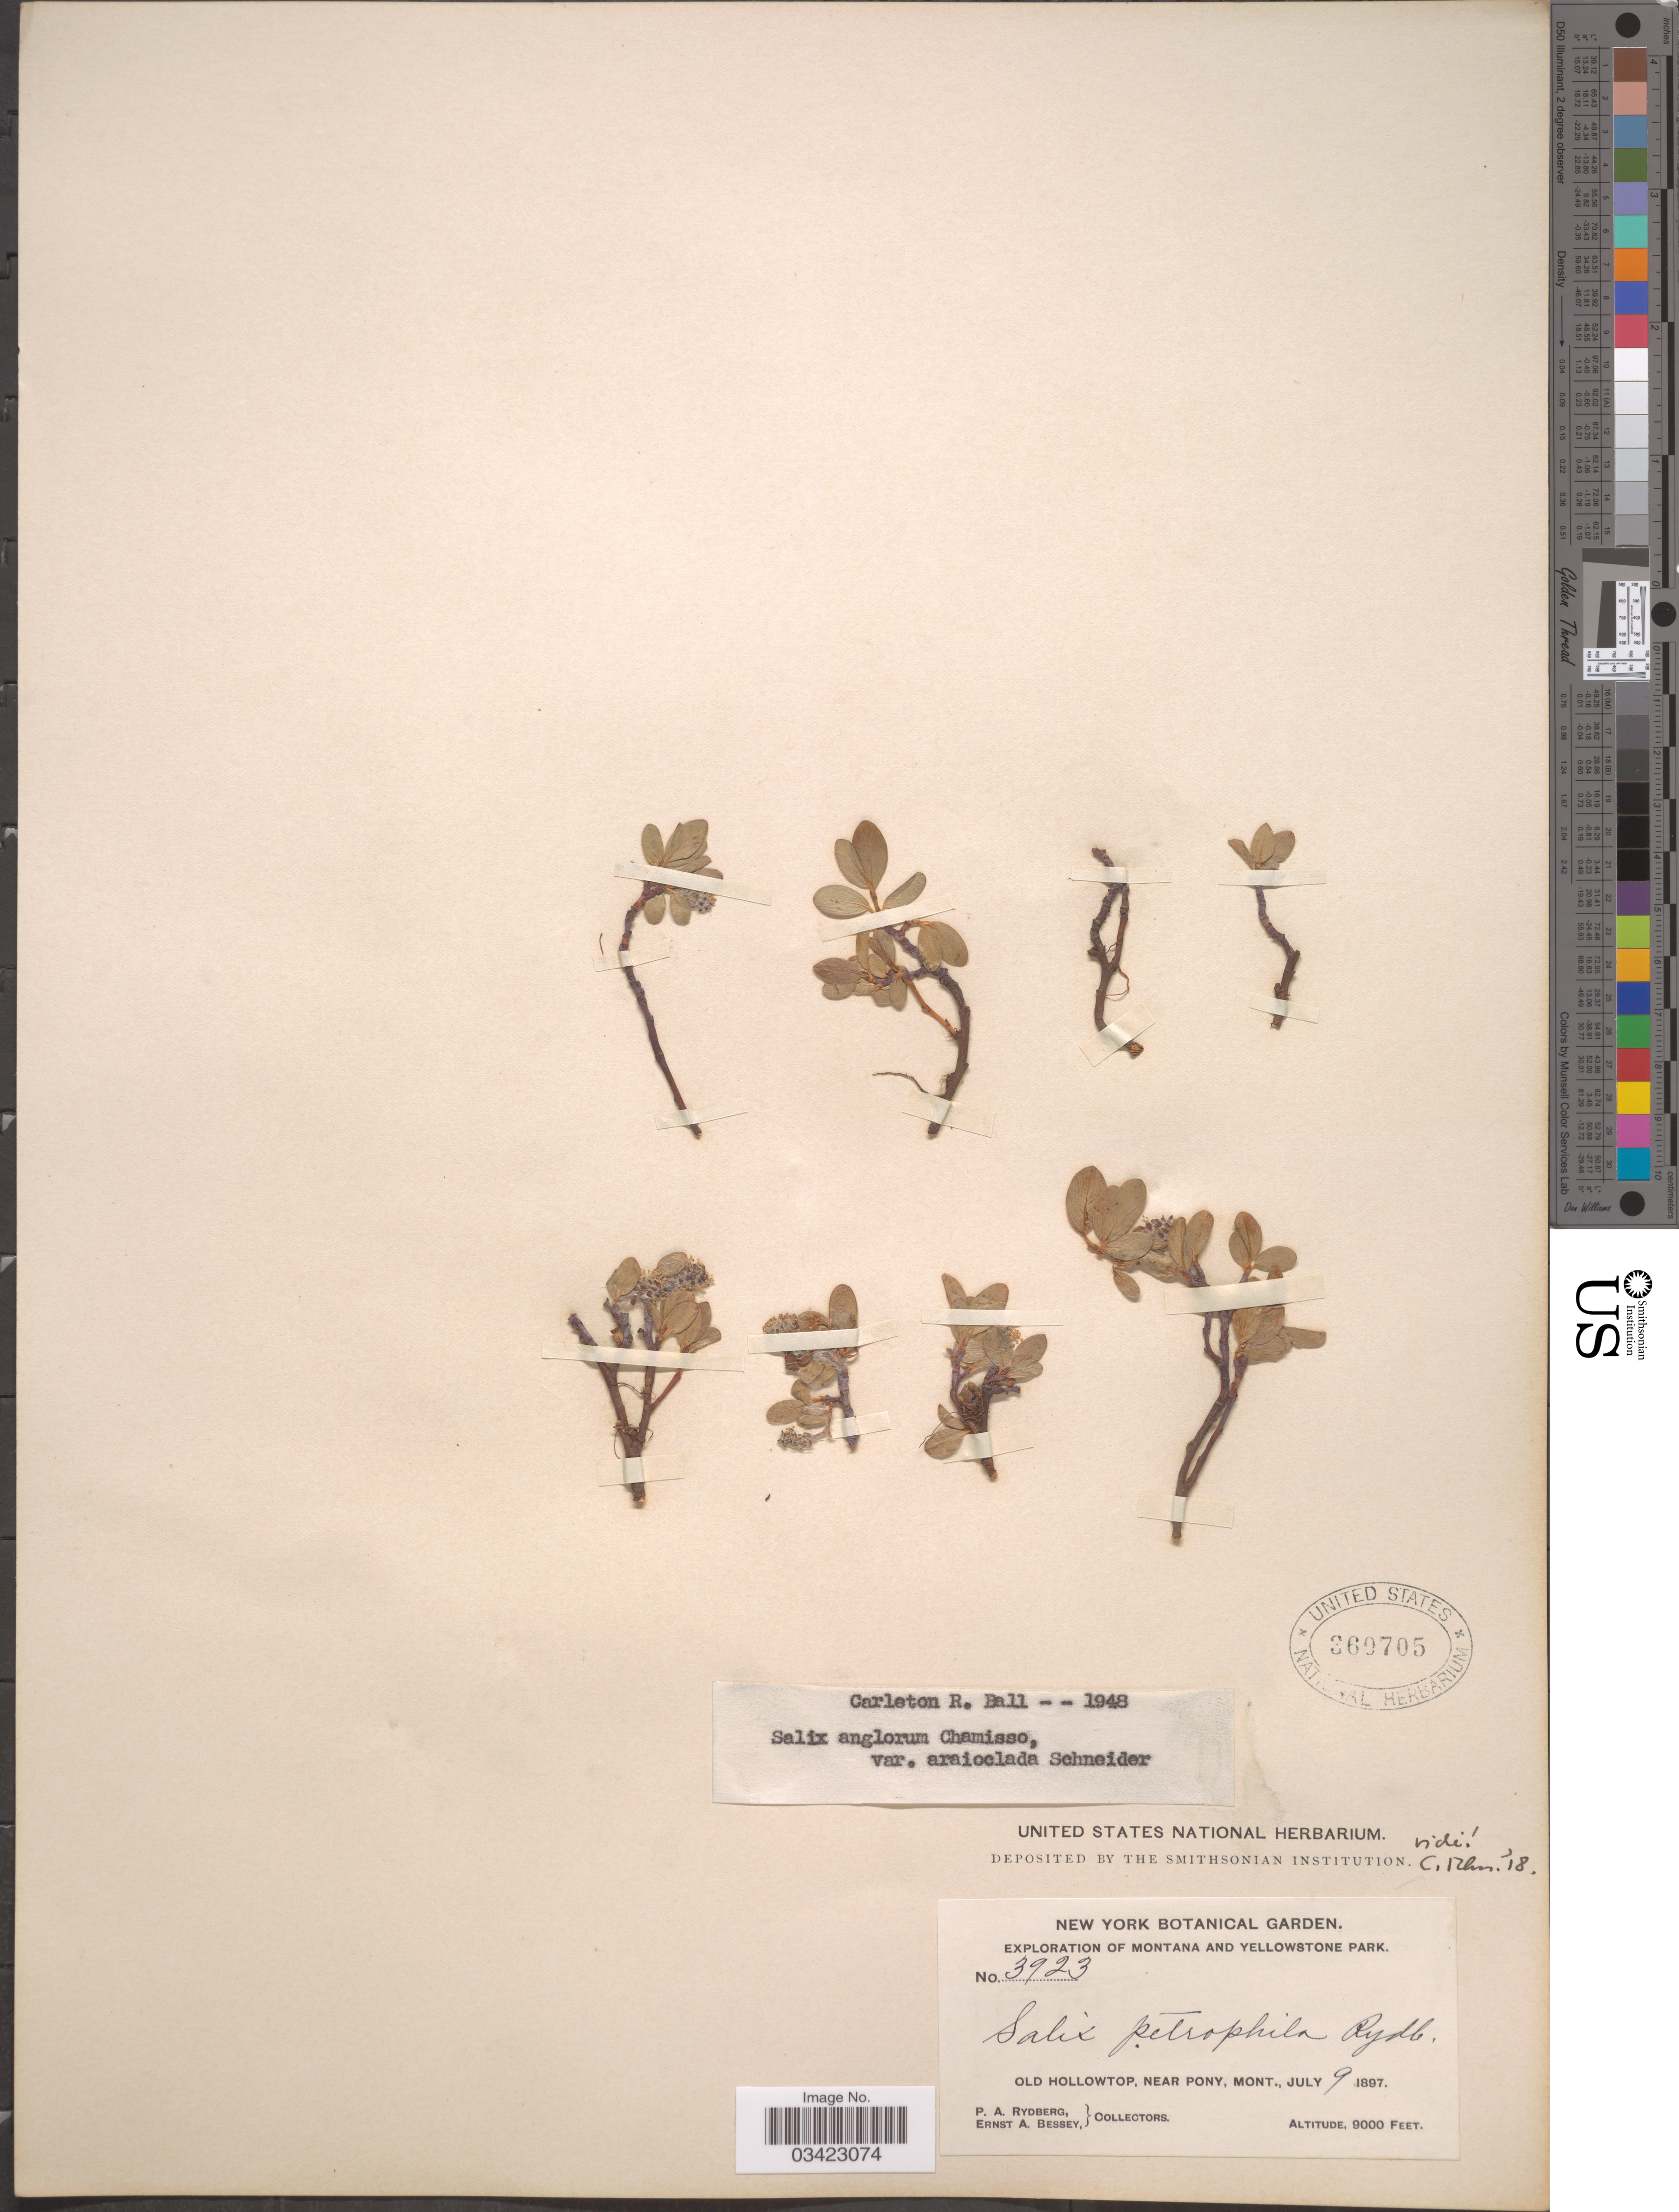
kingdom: Plantae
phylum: Tracheophyta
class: Magnoliopsida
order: Malpighiales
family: Salicaceae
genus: Salix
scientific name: Salix anglorum var. araioclada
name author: C.K. Schneid.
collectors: P. A. Rydberg & E. A. Bessey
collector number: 3923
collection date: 1897-07-09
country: United States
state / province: Montana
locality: Yellowstone Park. Old Hollowtop, near Pony.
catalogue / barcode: US 360705